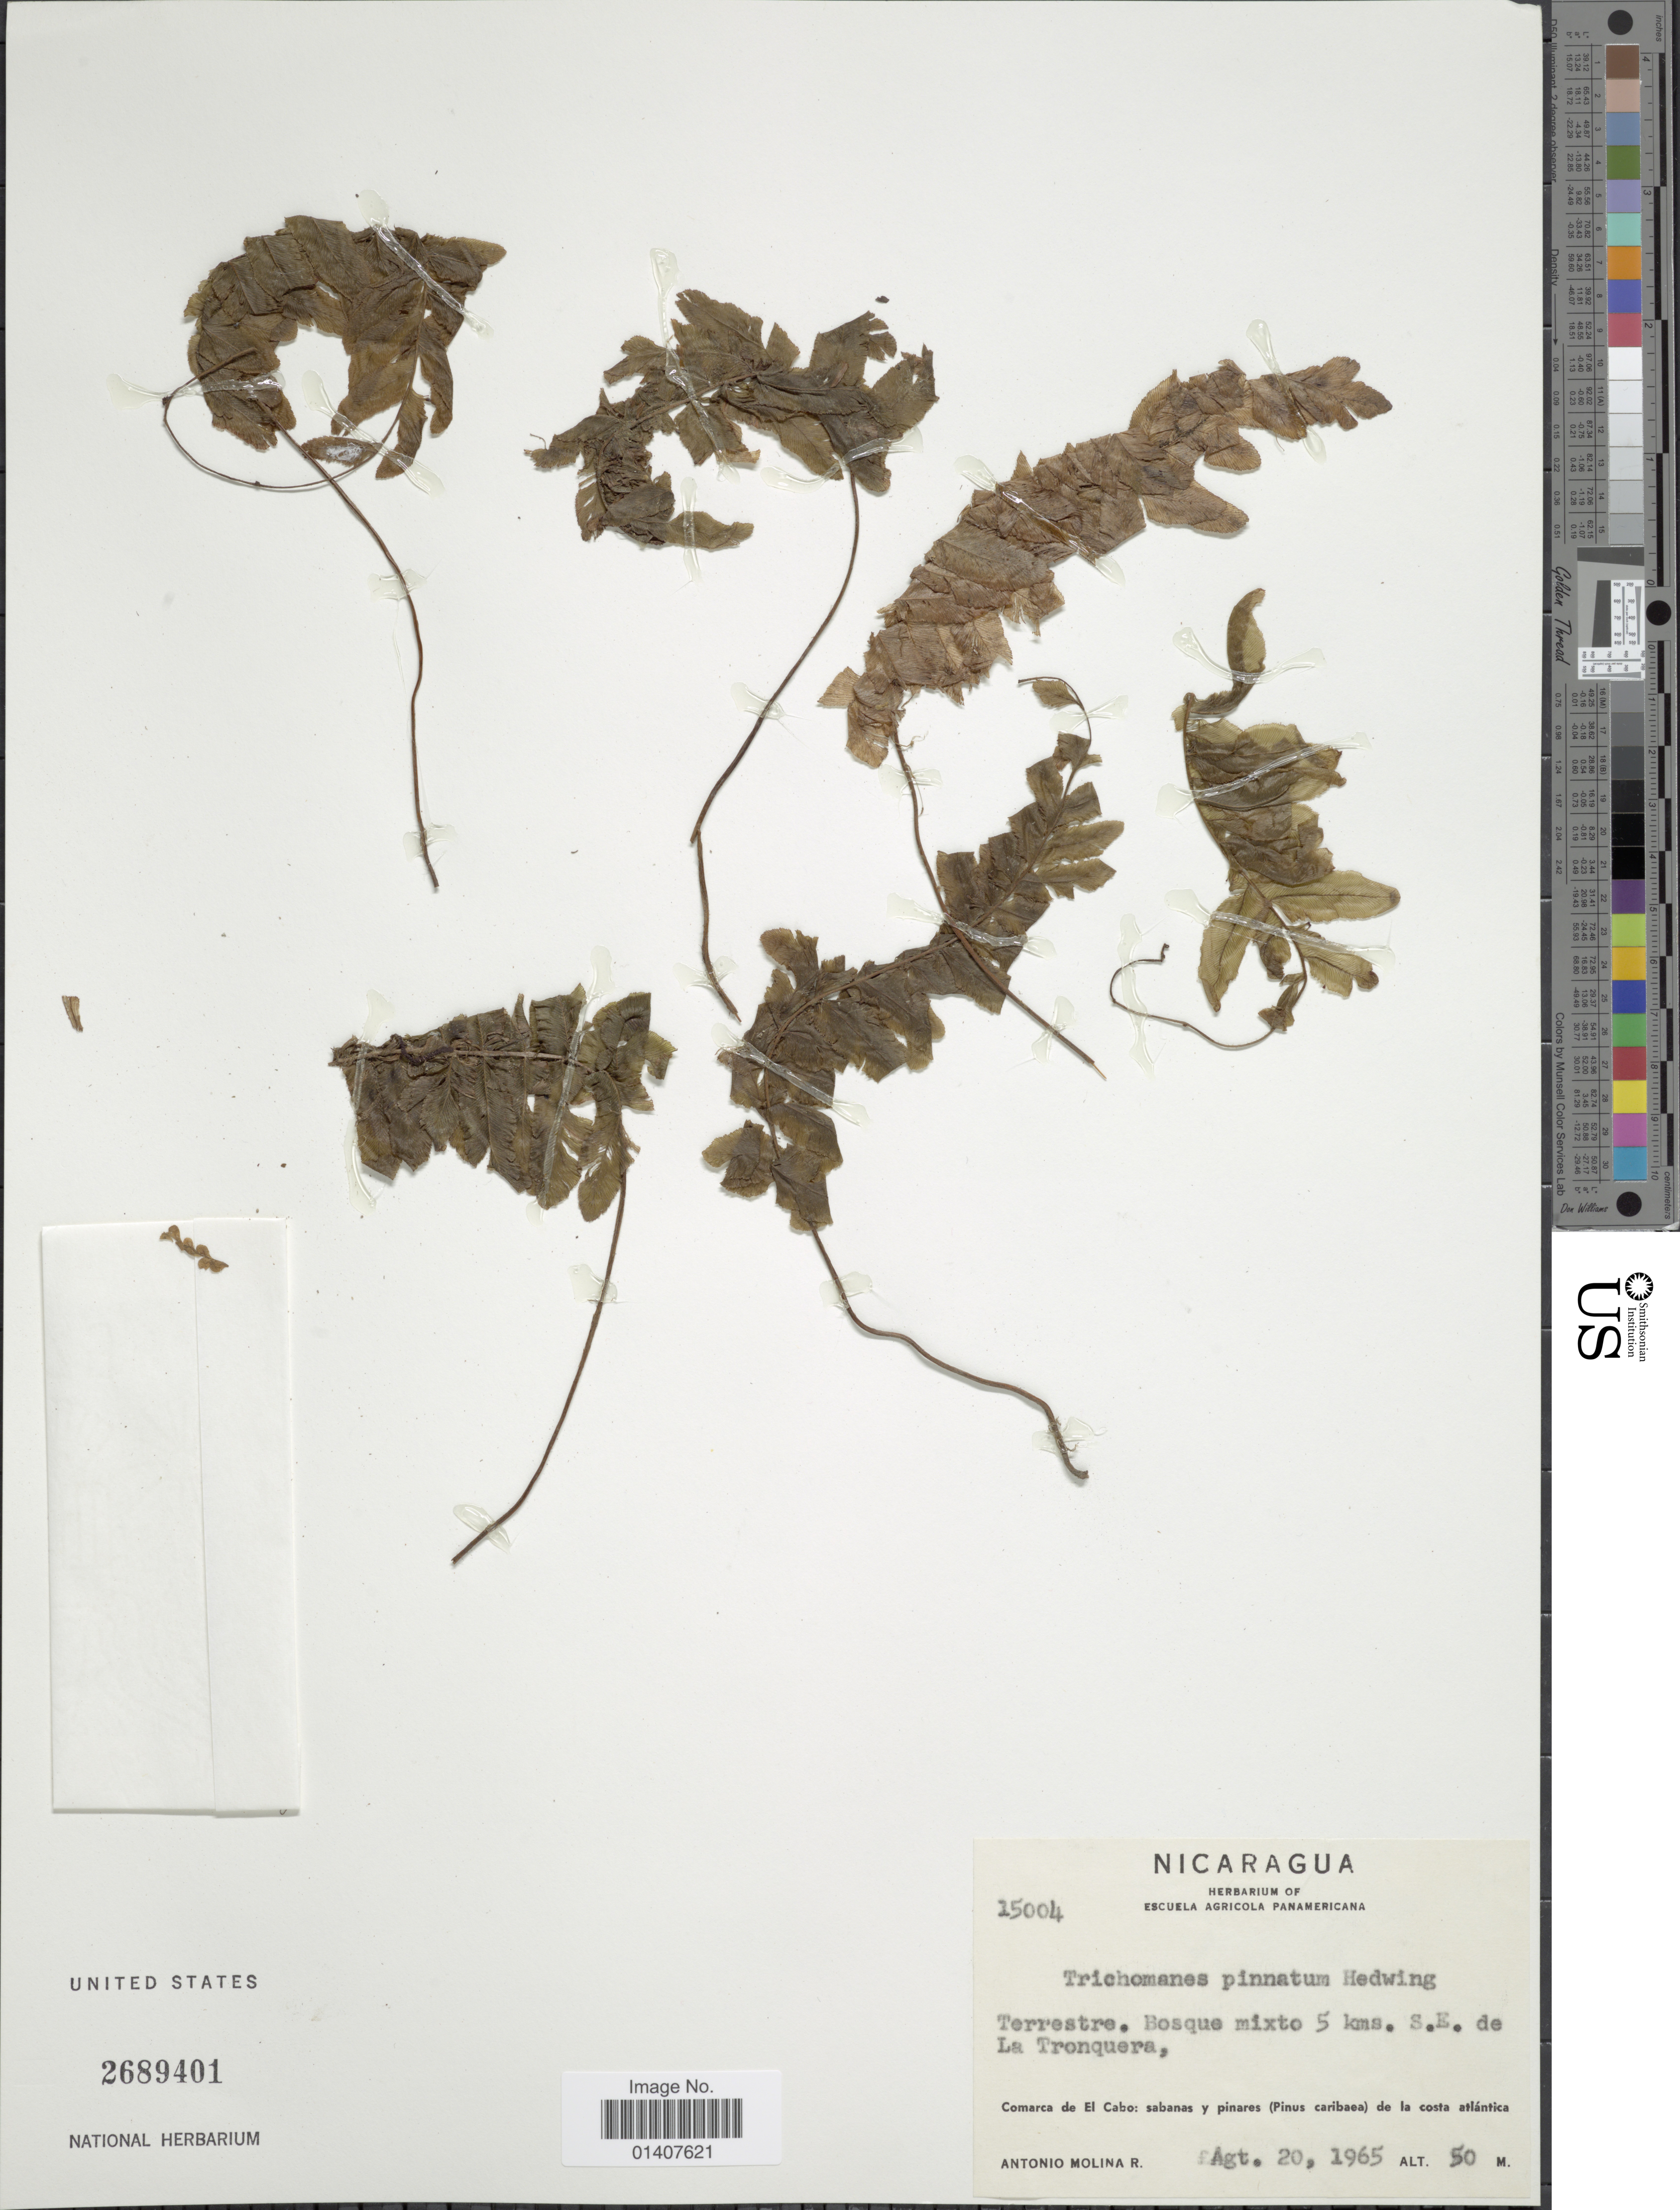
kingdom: Plantae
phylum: Tracheophyta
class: Polypodiopsida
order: Hymenophyllales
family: Hymenophyllaceae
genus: Trichomanes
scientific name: Trichomanes pinnatum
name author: Hedw.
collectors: A. Molina R.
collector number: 15004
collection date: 1965-08-20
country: Nicaragua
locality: Comarca de El Cabo: sabanas y pinares(Pinus caribaea) de la costa atlantica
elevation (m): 50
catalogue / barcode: US 2689401